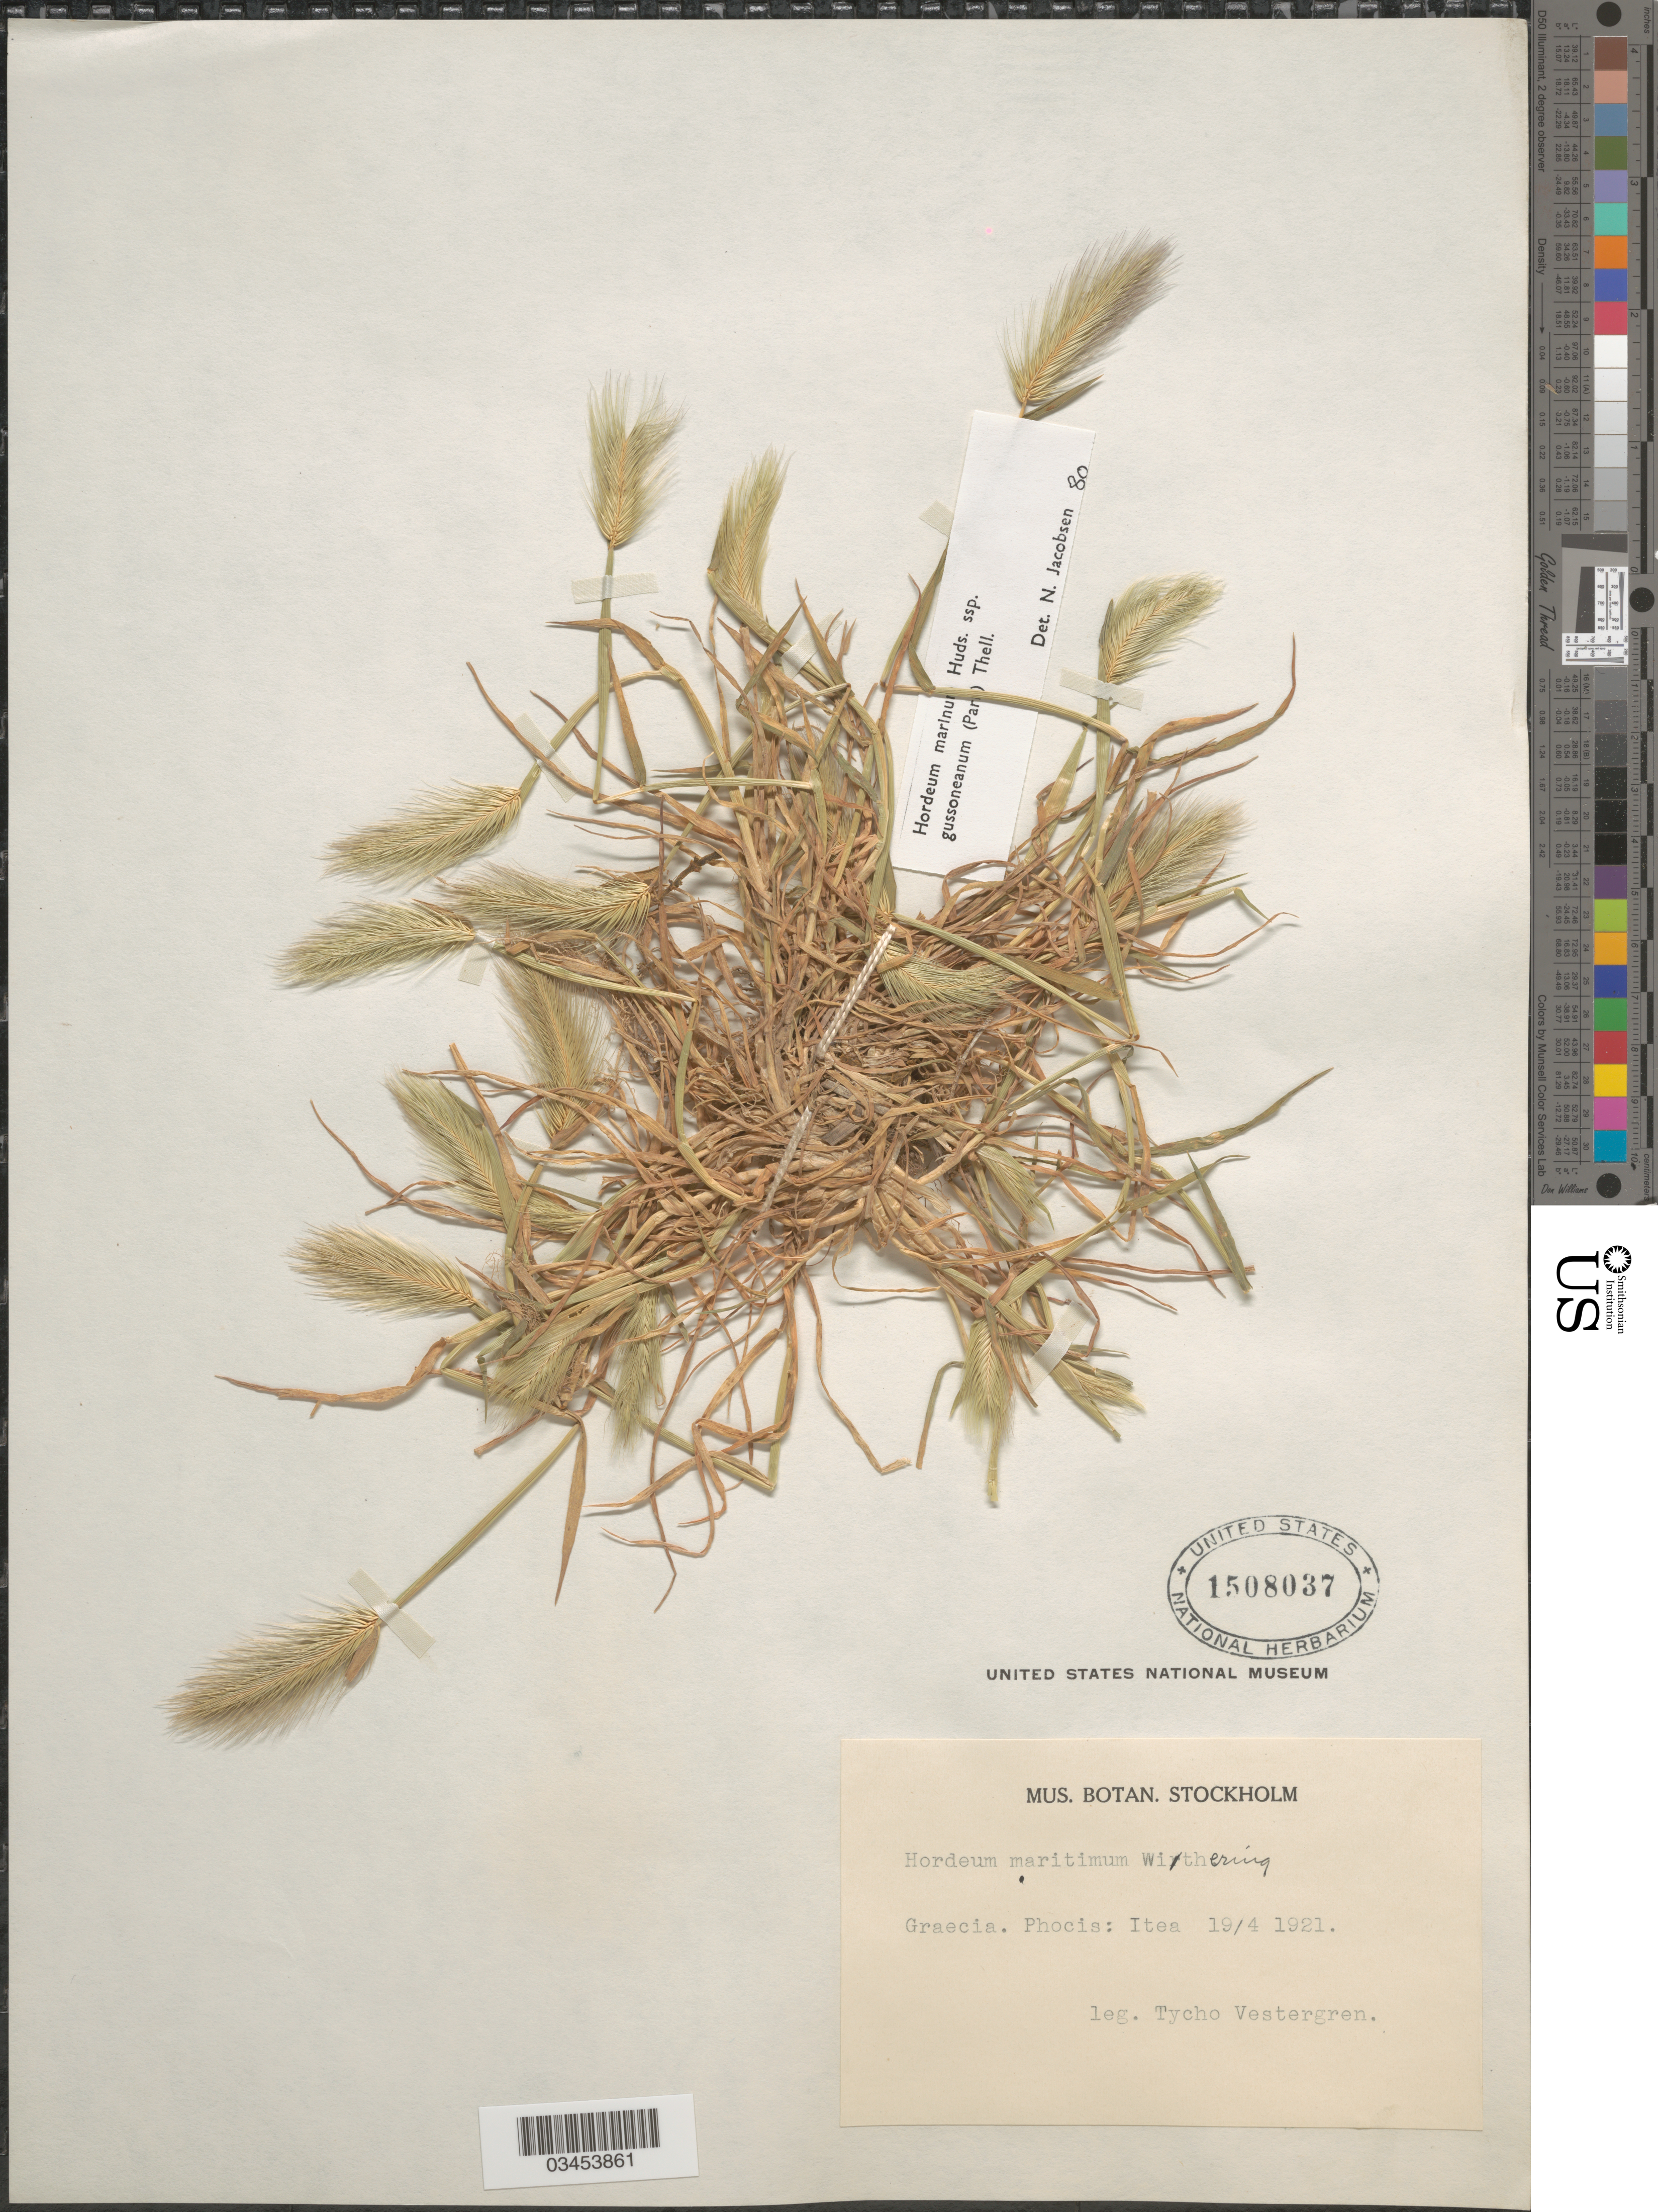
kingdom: Plantae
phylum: Tracheophyta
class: Liliopsida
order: Poales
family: Poaceae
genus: Hordeum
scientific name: Hordeum marinum subsp. gussoneanum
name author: (Parl.) Thell.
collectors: T. Vestergren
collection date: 1921-04-19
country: Greece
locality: Graecia. Phocis. Itea.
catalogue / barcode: US 1508037